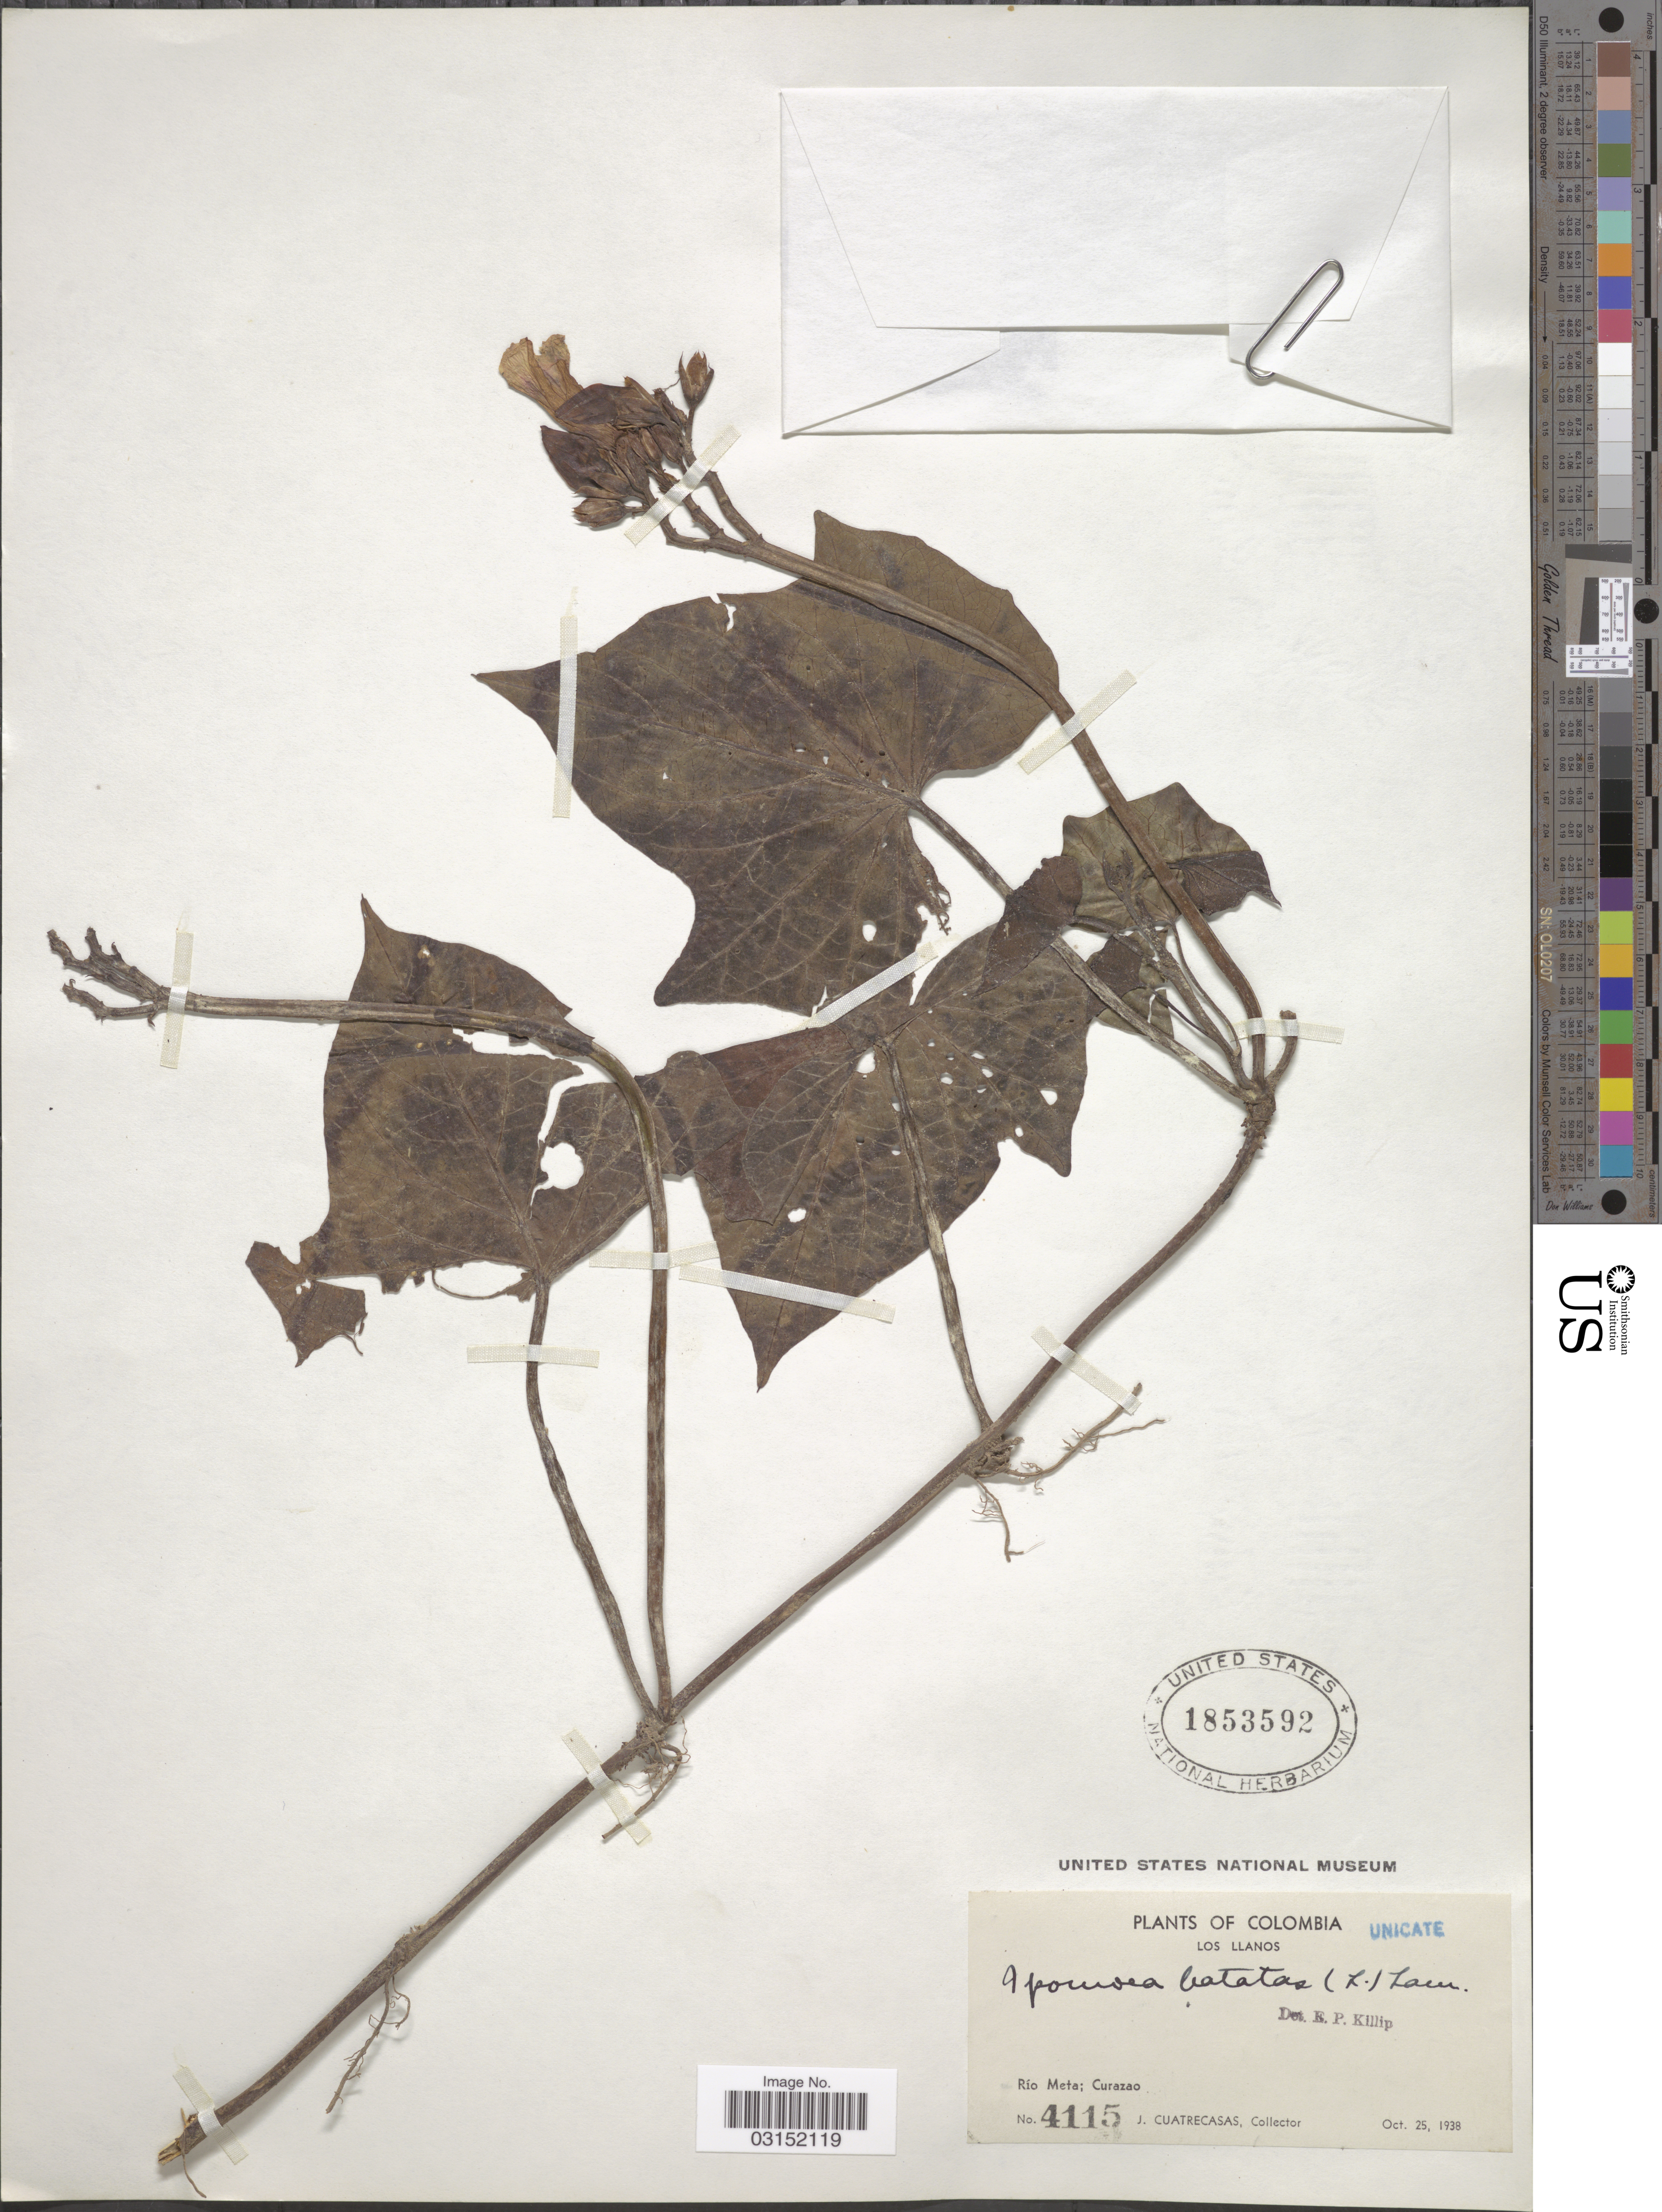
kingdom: Plantae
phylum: Tracheophyta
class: Magnoliopsida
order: Solanales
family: Convolvulaceae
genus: Ipomoea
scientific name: Ipomoea batatas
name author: (L.) Lam.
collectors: J. Cuatrecasas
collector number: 4115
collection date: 1938-10-25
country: Colombia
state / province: Meta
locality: Los Llanos, Rio Meta; Curazao.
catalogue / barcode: US 1853592